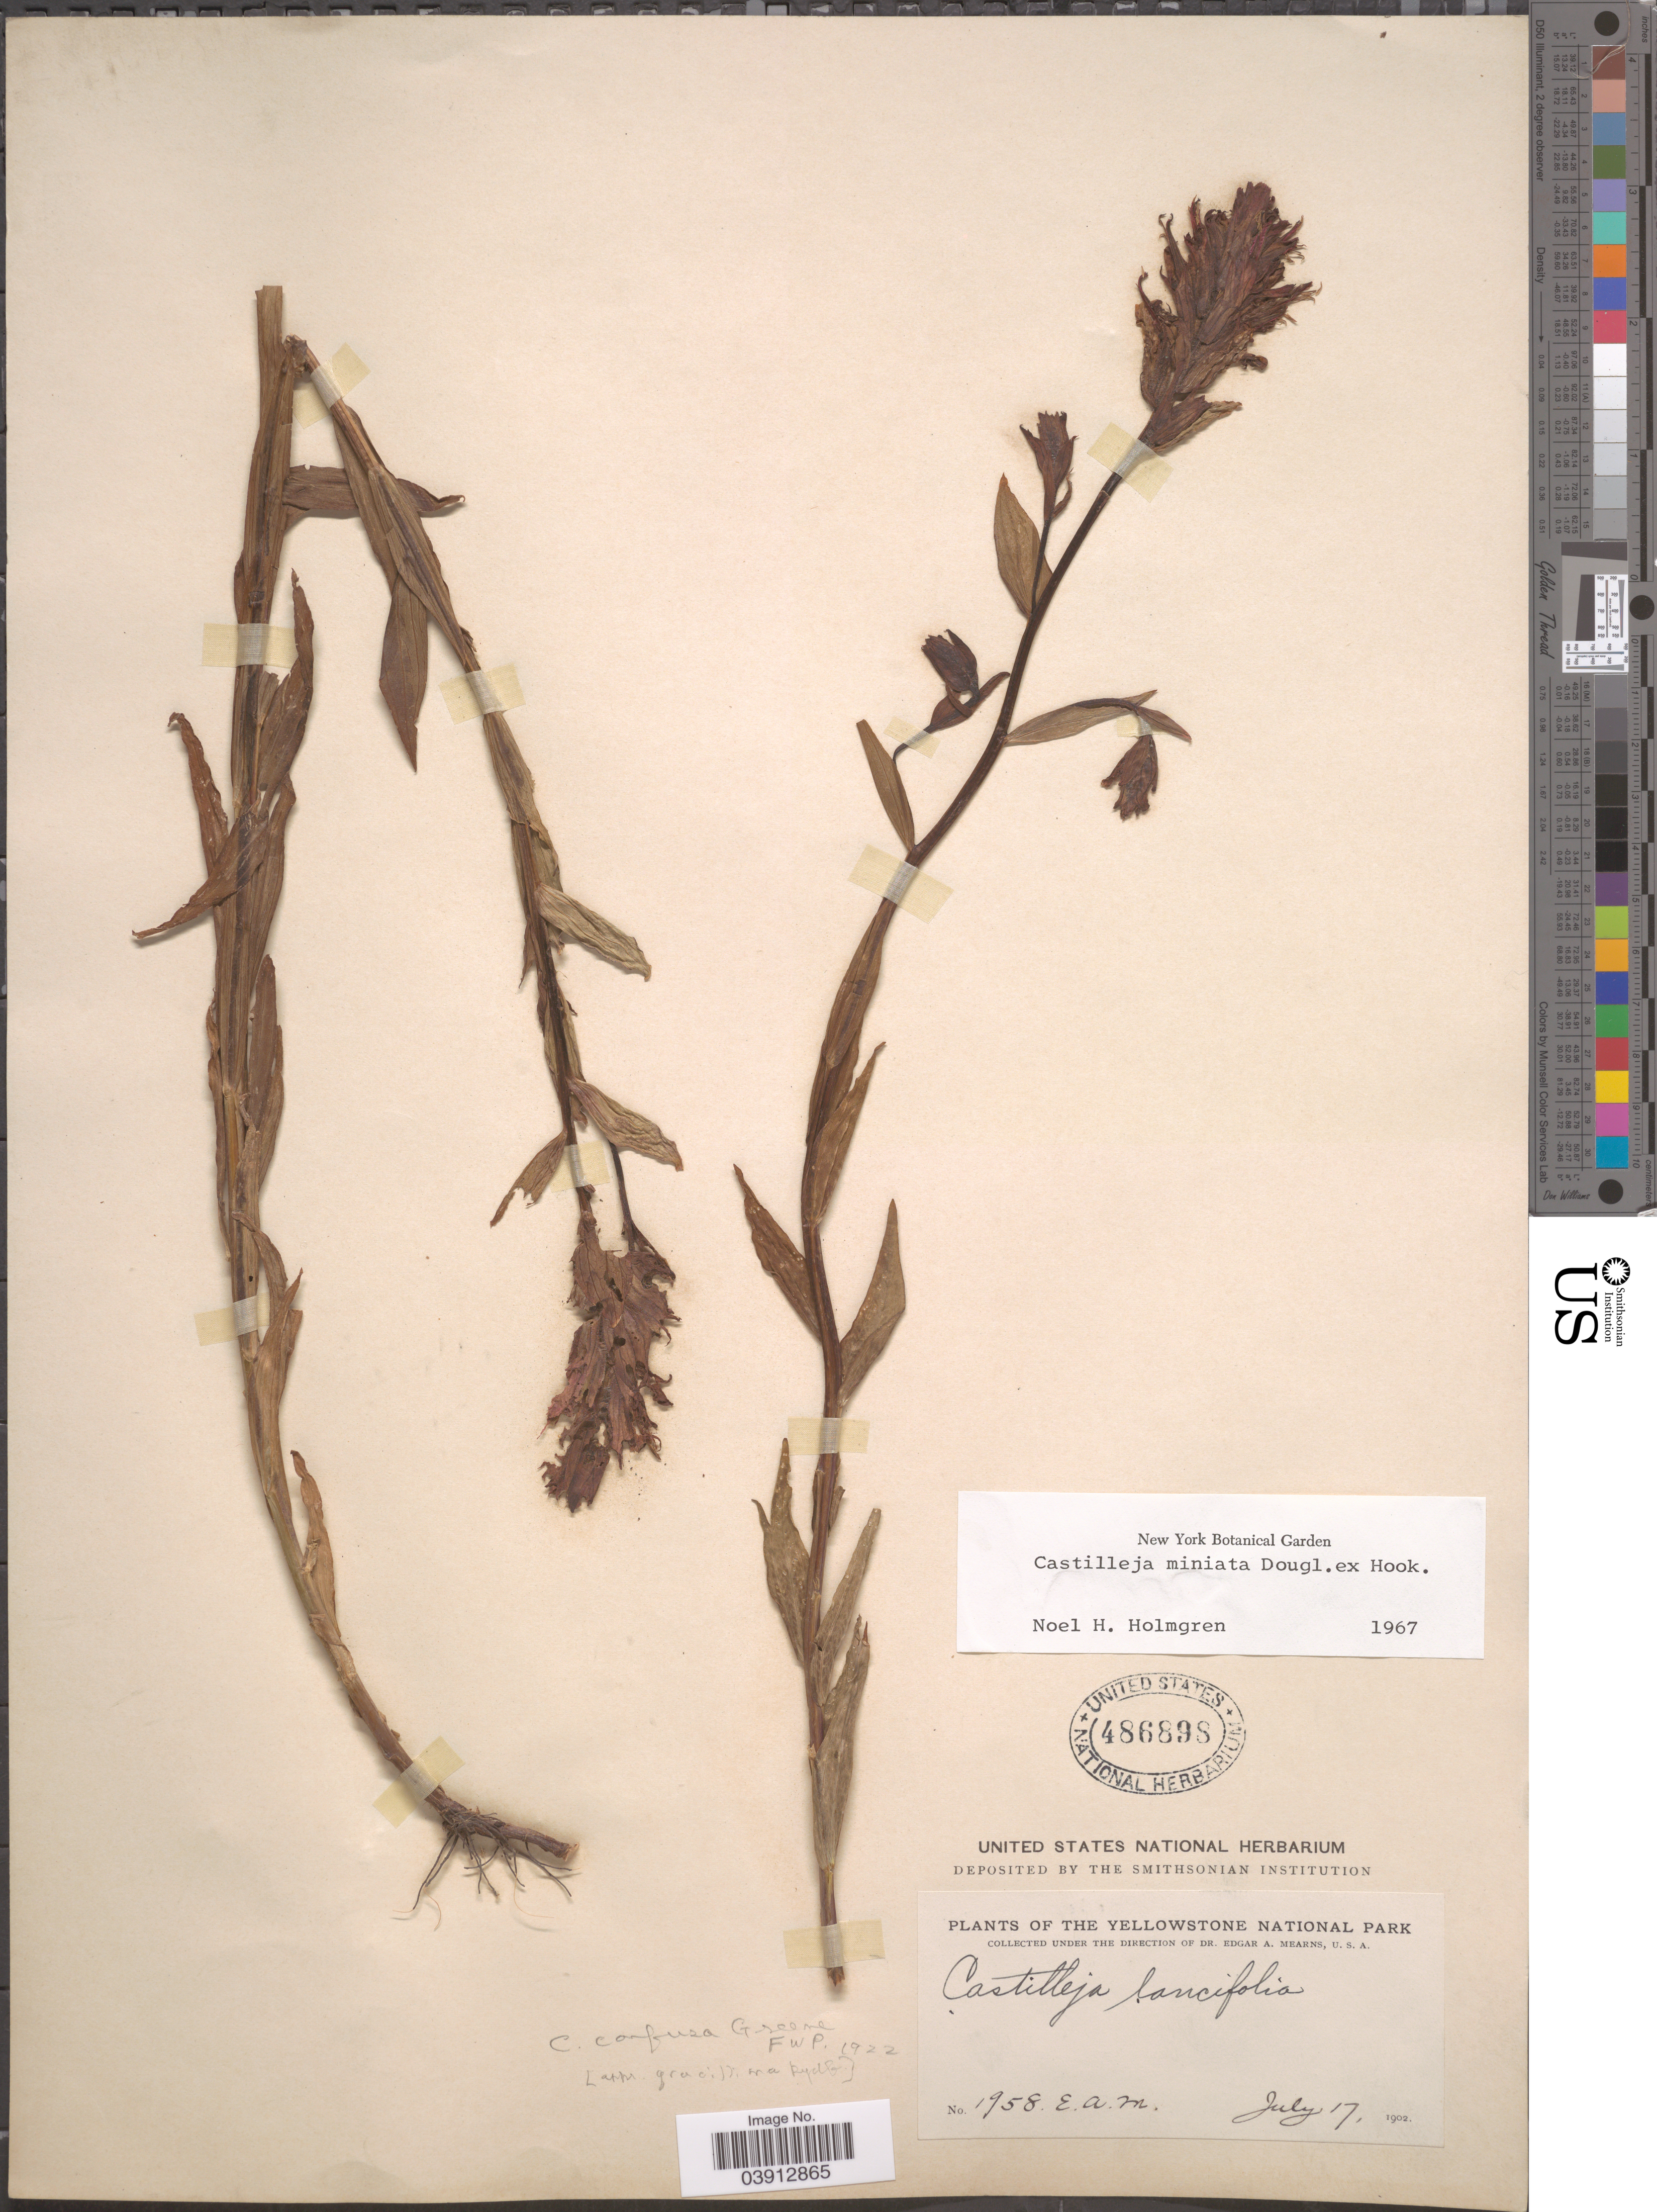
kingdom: Plantae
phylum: Tracheophyta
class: Magnoliopsida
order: Lamiales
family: Orobanchaceae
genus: Castilleja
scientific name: Castilleja miniata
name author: Douglas ex Hook.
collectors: E. A. Mearns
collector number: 1958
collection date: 1902-07-17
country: United States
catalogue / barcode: US 486898